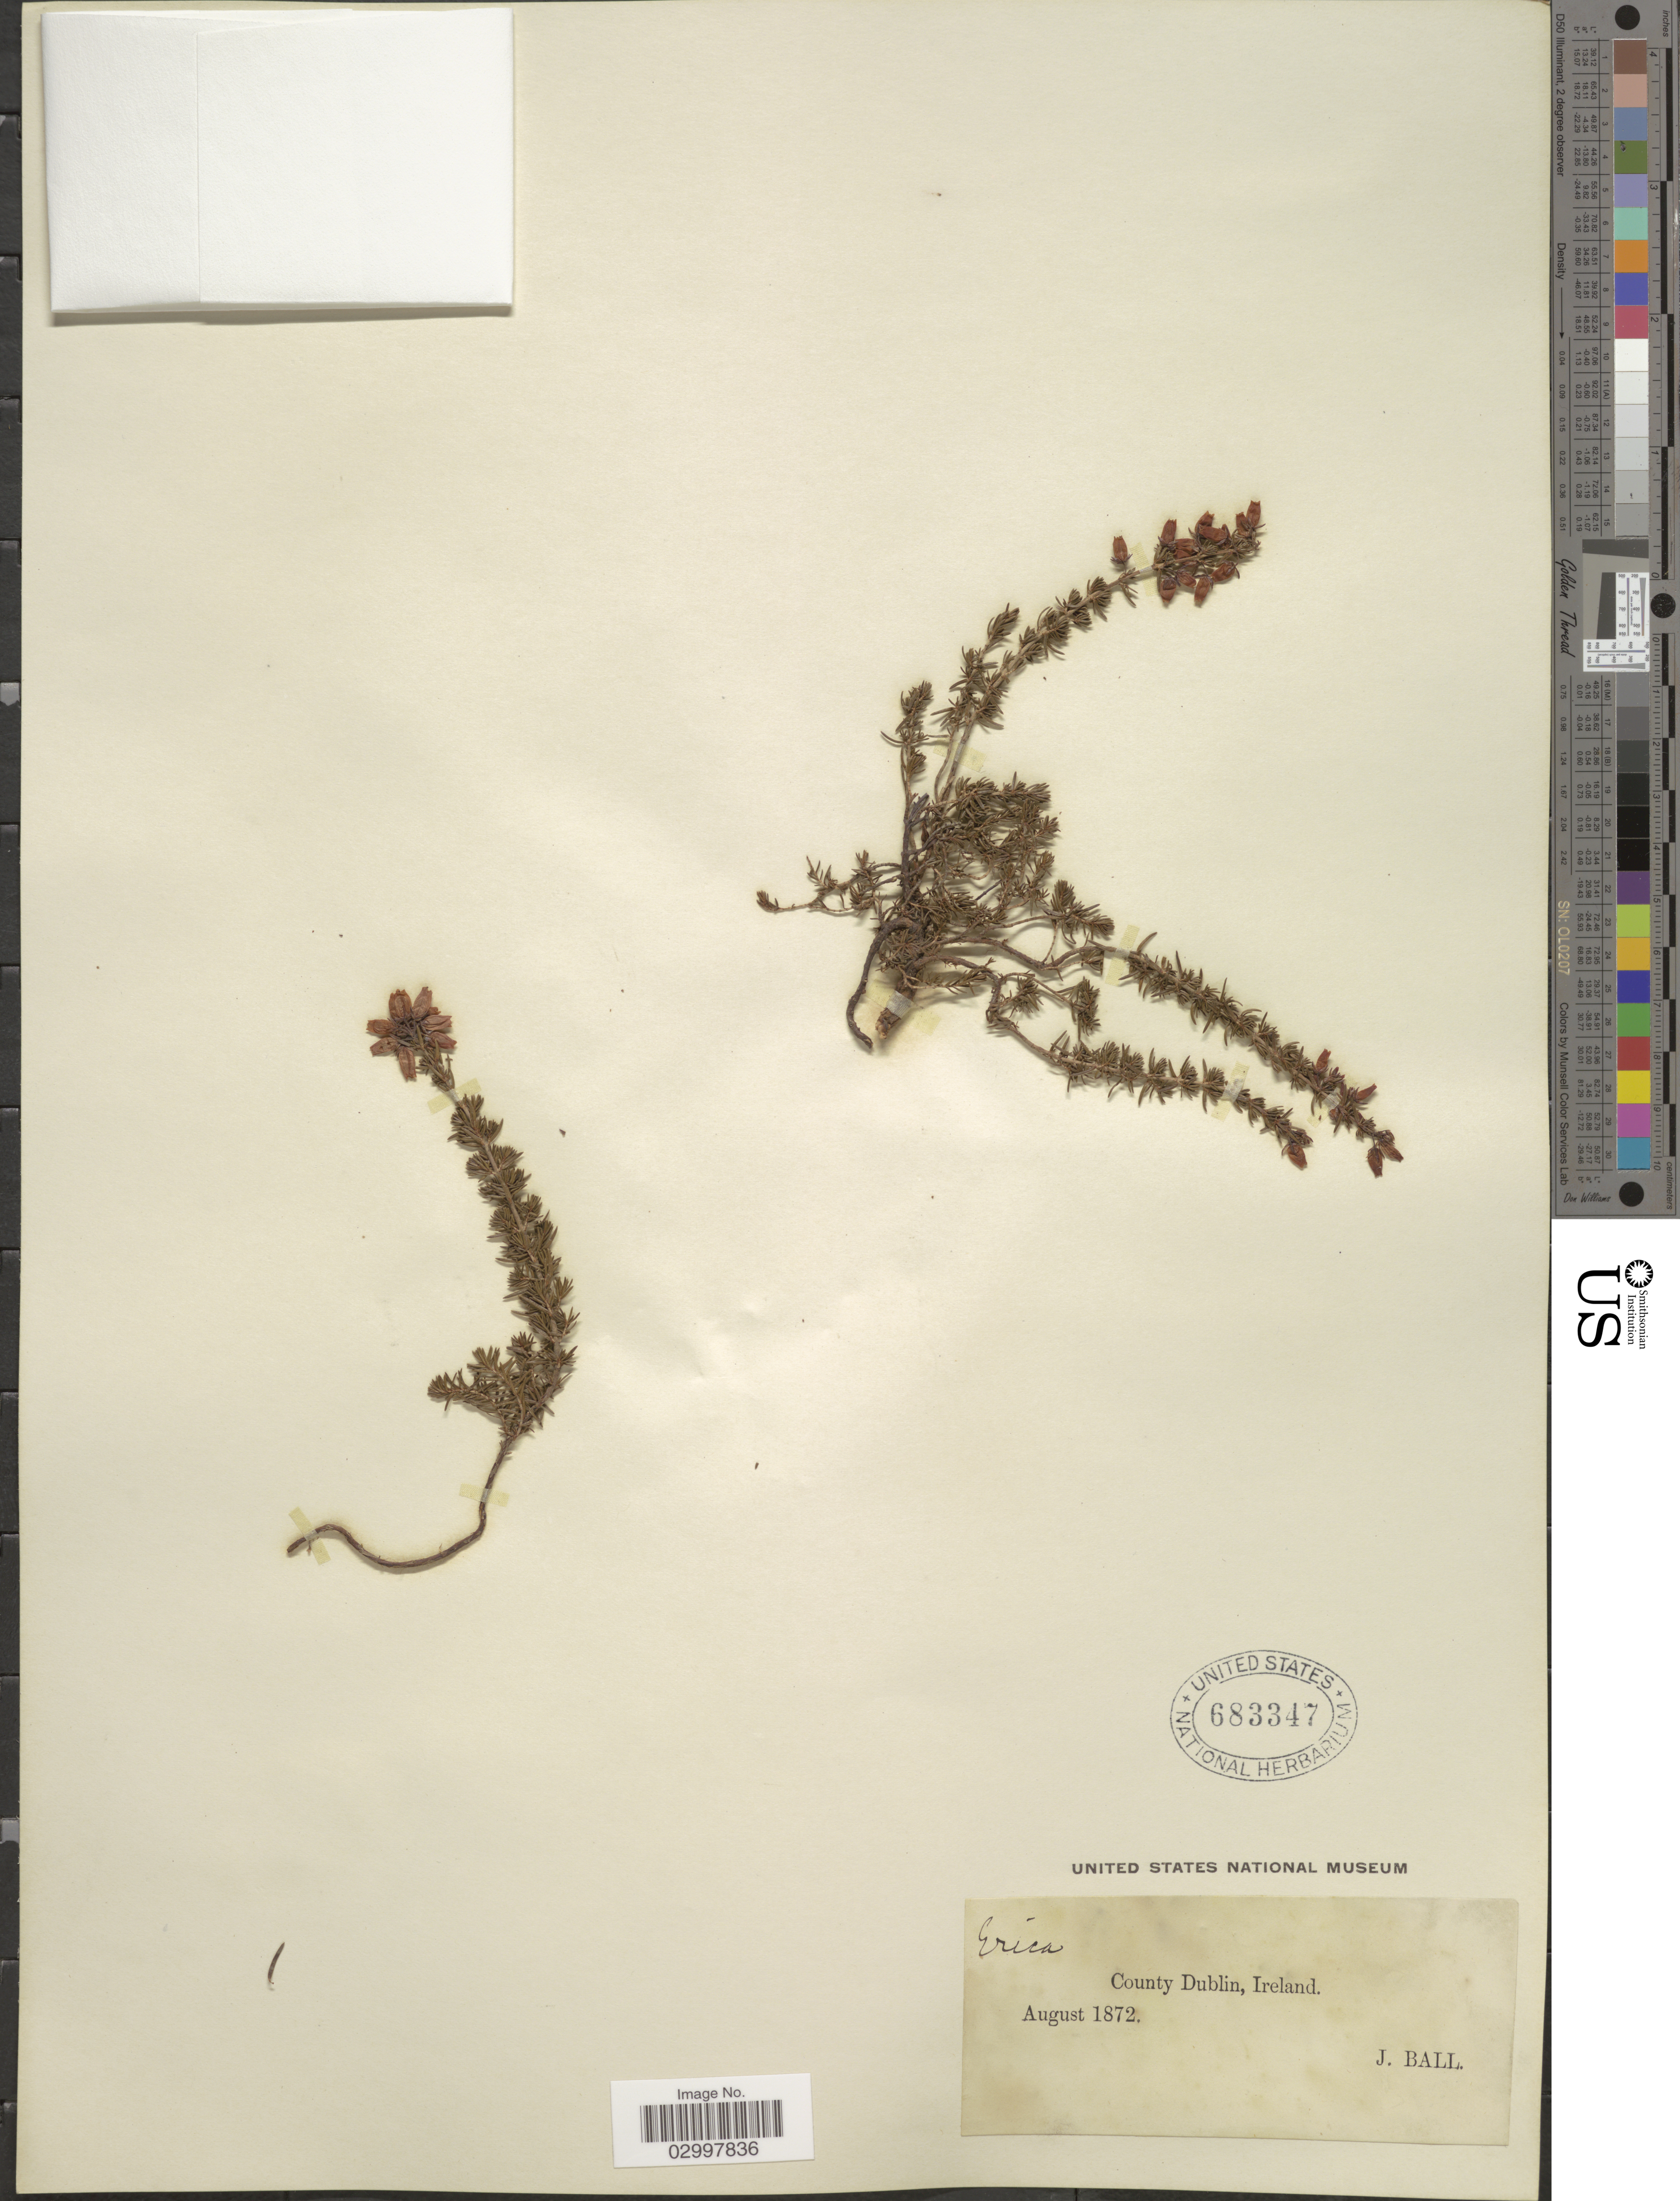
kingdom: Plantae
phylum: Tracheophyta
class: Magnoliopsida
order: Ericales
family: Ericaceae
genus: Erica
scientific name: Erica sp.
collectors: J. Ball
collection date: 1872-08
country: Ireland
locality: County Dublin.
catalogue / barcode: US 683347